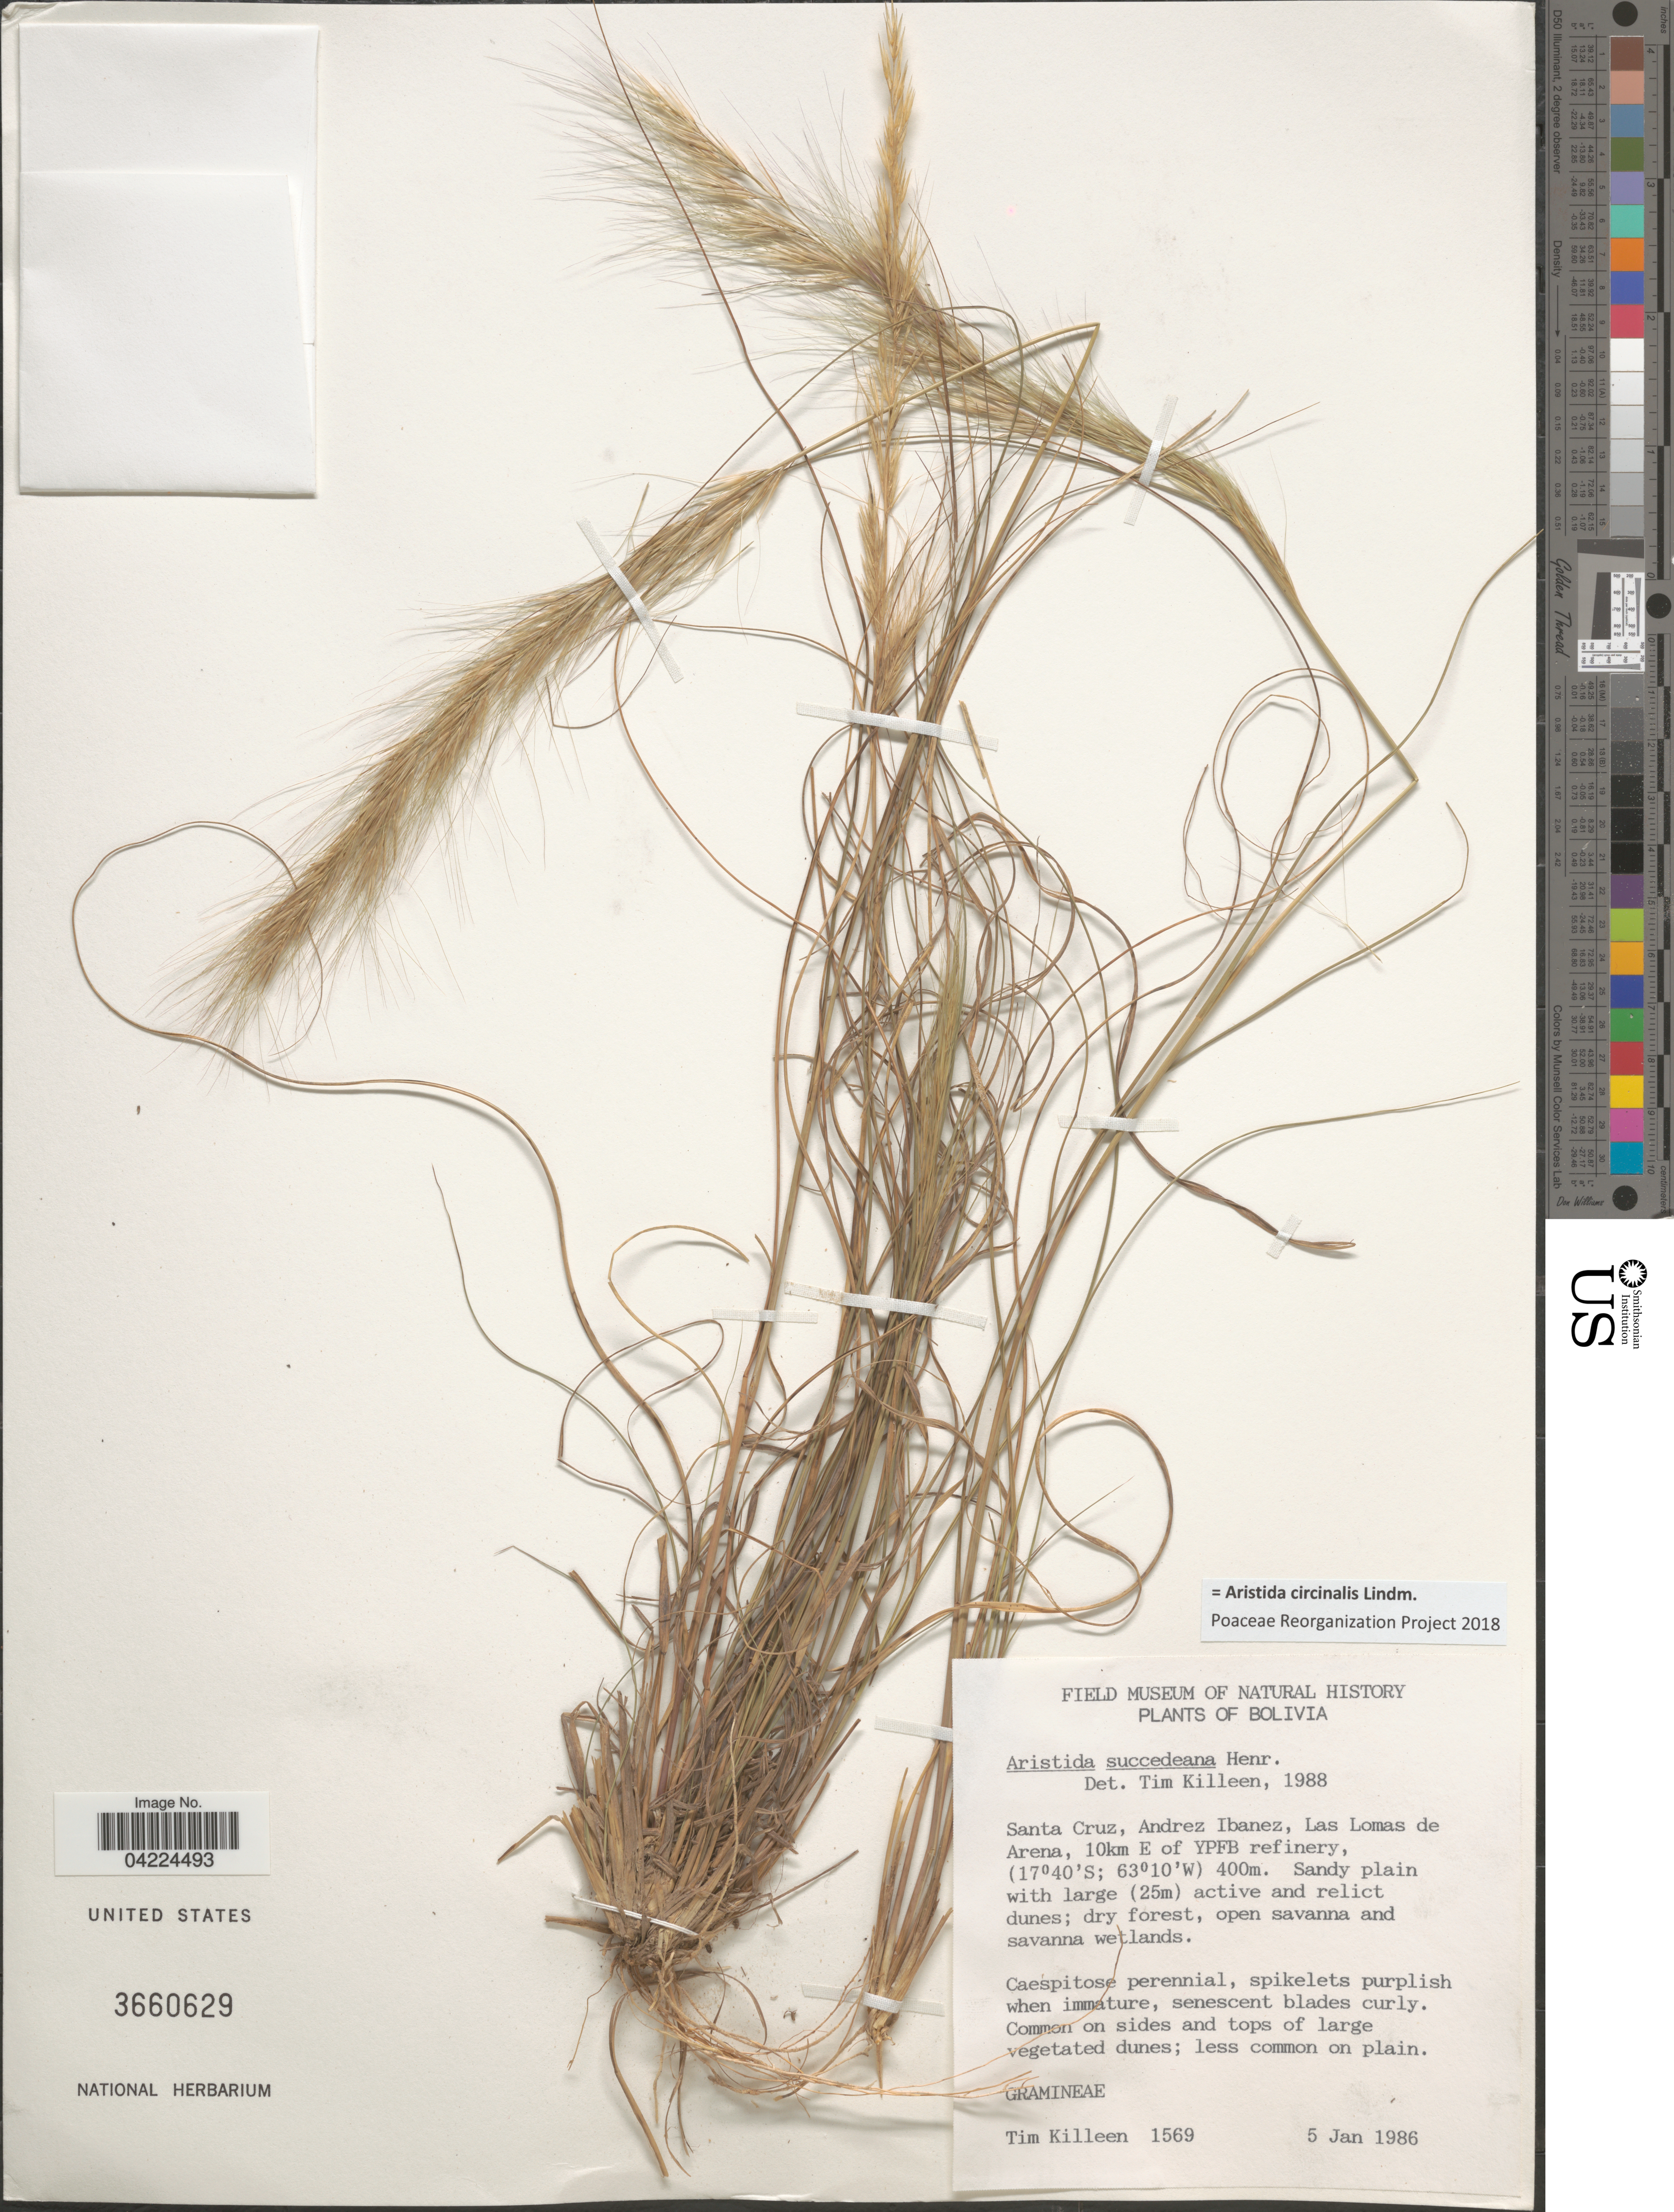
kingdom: Plantae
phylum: Tracheophyta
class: Liliopsida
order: Poales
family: Poaceae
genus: Aristida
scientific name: Aristida circinalis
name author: Lindm.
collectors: T. J. Killeen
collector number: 1569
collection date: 1986-01-05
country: Bolivia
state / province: Santa Cruz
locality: Andrez Ibanez, Las Lomas de Arena, 10km E of YPFB refinery.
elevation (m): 400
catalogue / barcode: US 3660629